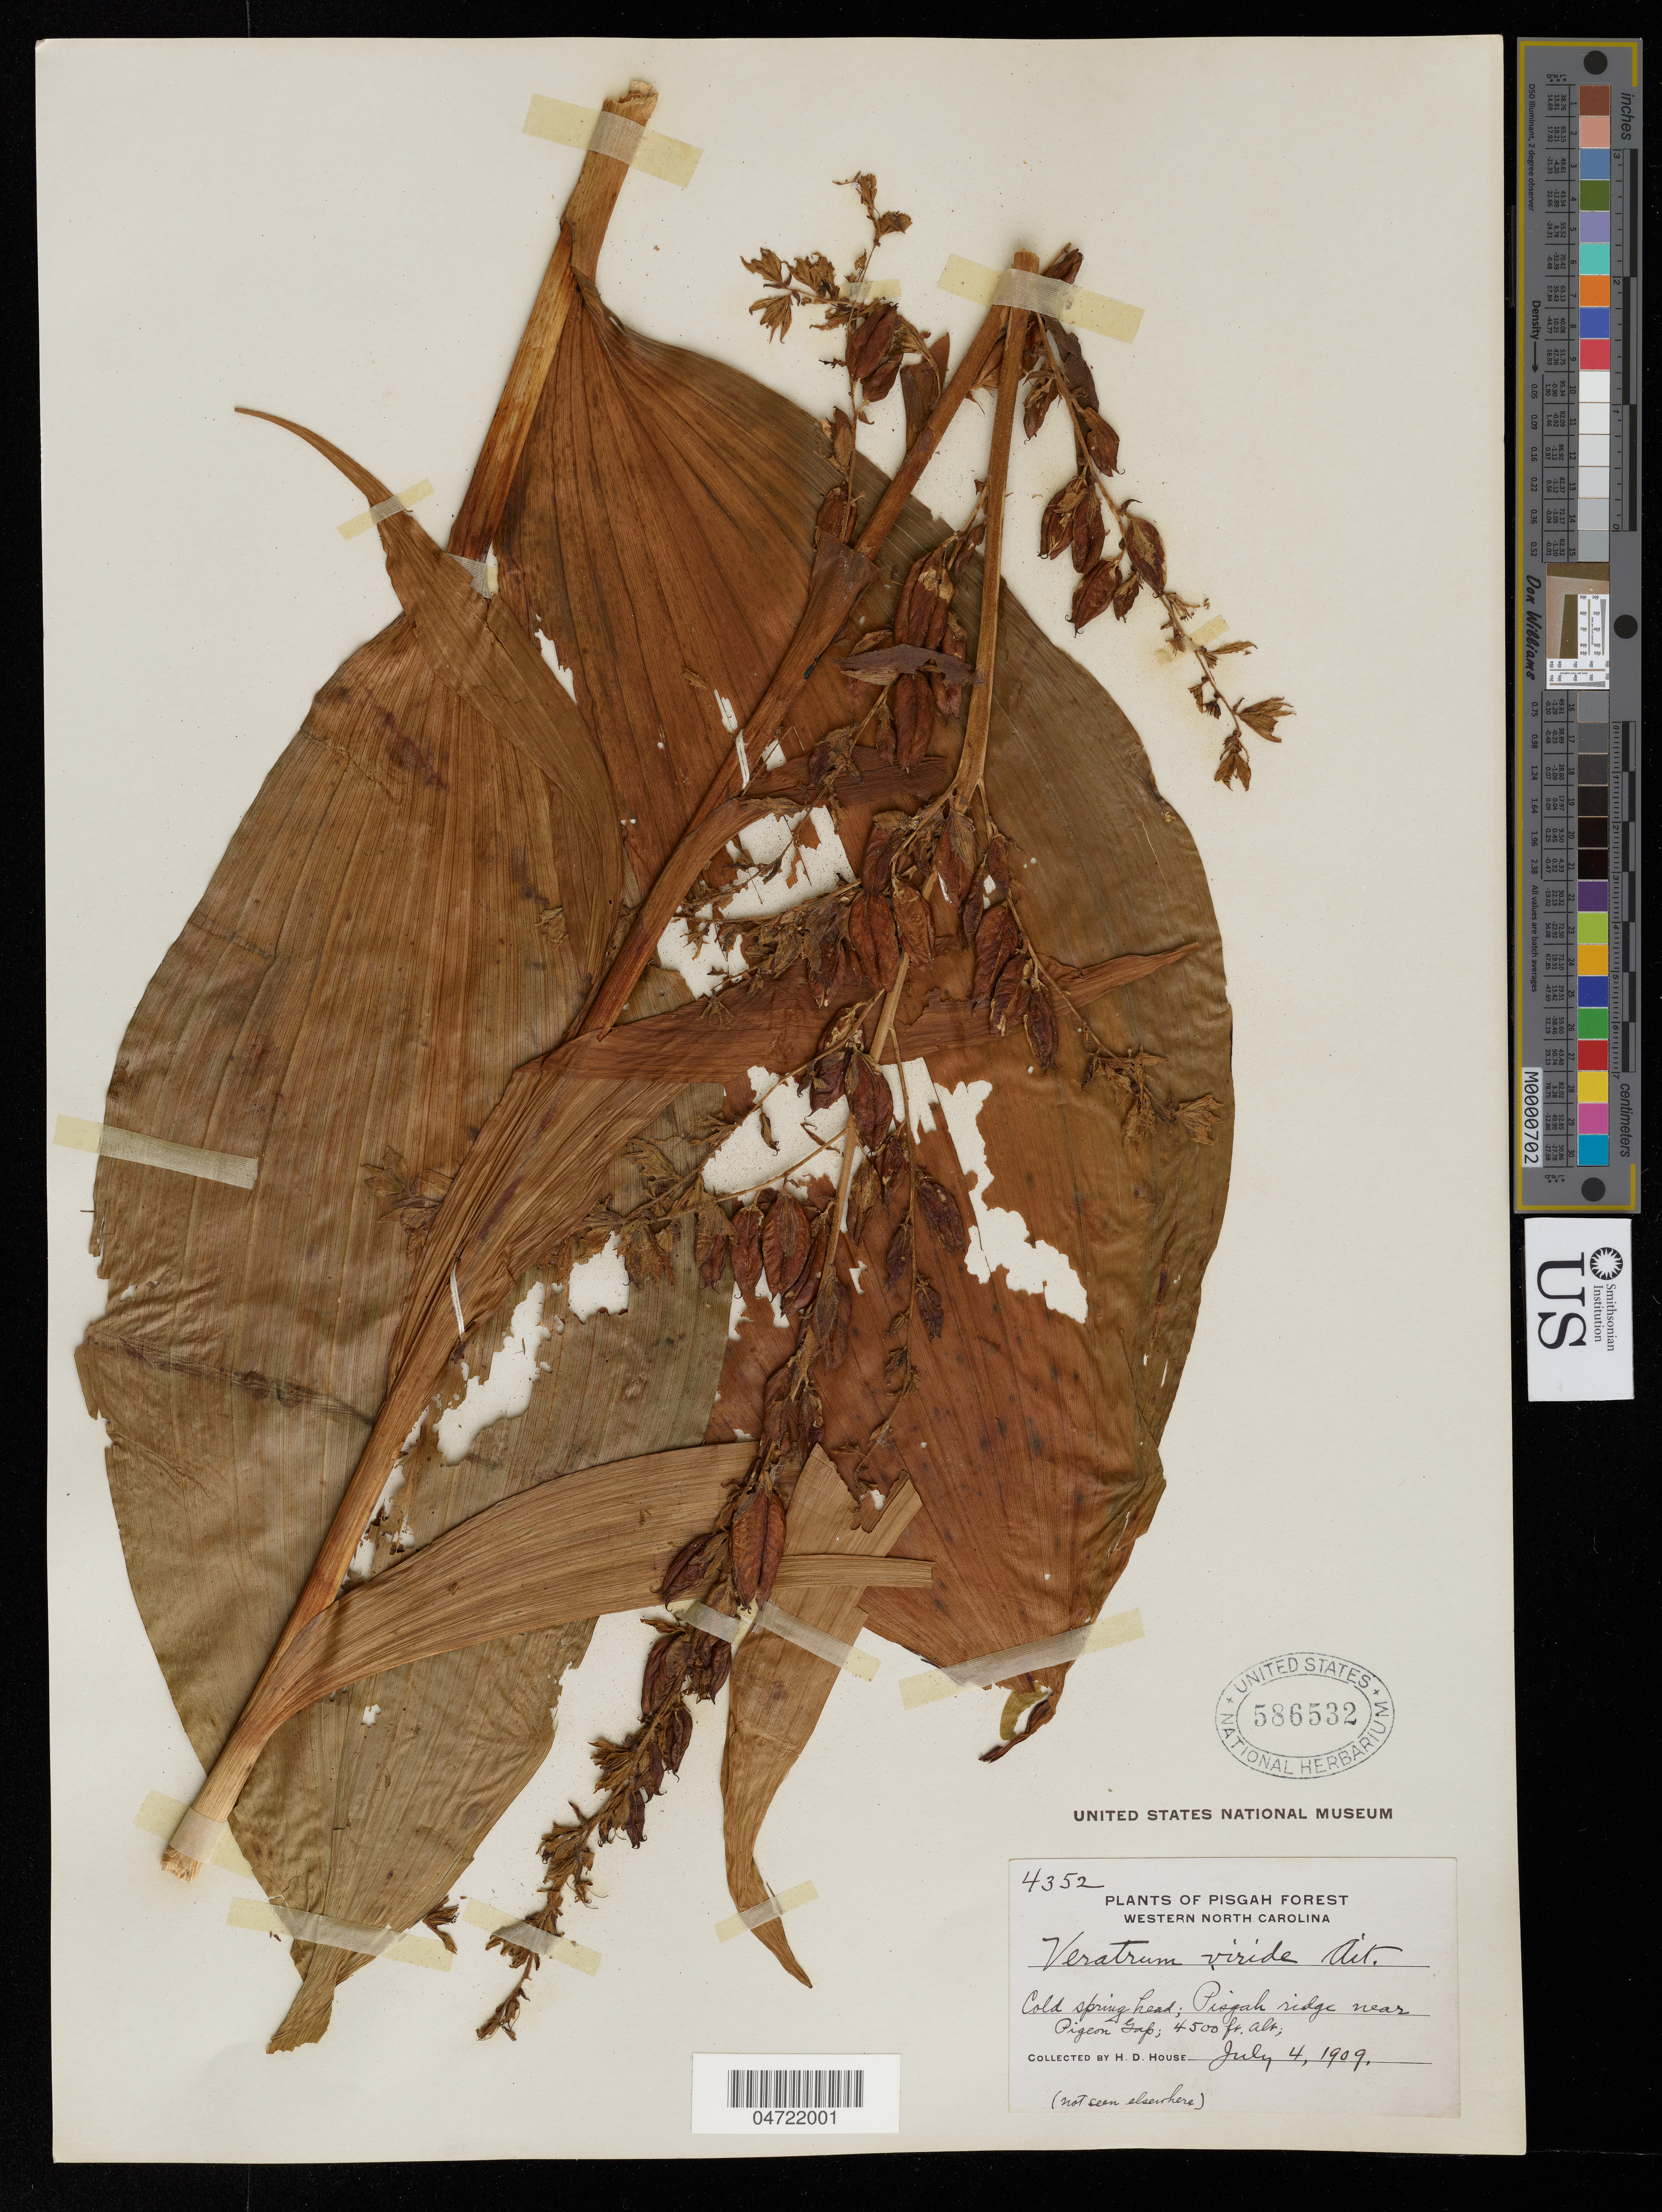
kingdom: Plantae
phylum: Tracheophyta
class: Liliopsida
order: Liliales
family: Melanthiaceae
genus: Veratrum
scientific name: Veratrum viride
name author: Aiton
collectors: H. D. House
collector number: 4352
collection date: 1909-07-04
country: United States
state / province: North Carolina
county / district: Transylvania County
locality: Pisgah Forest. Pisgah ridge, near Pigeon Gap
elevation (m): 1372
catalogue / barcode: US 586532